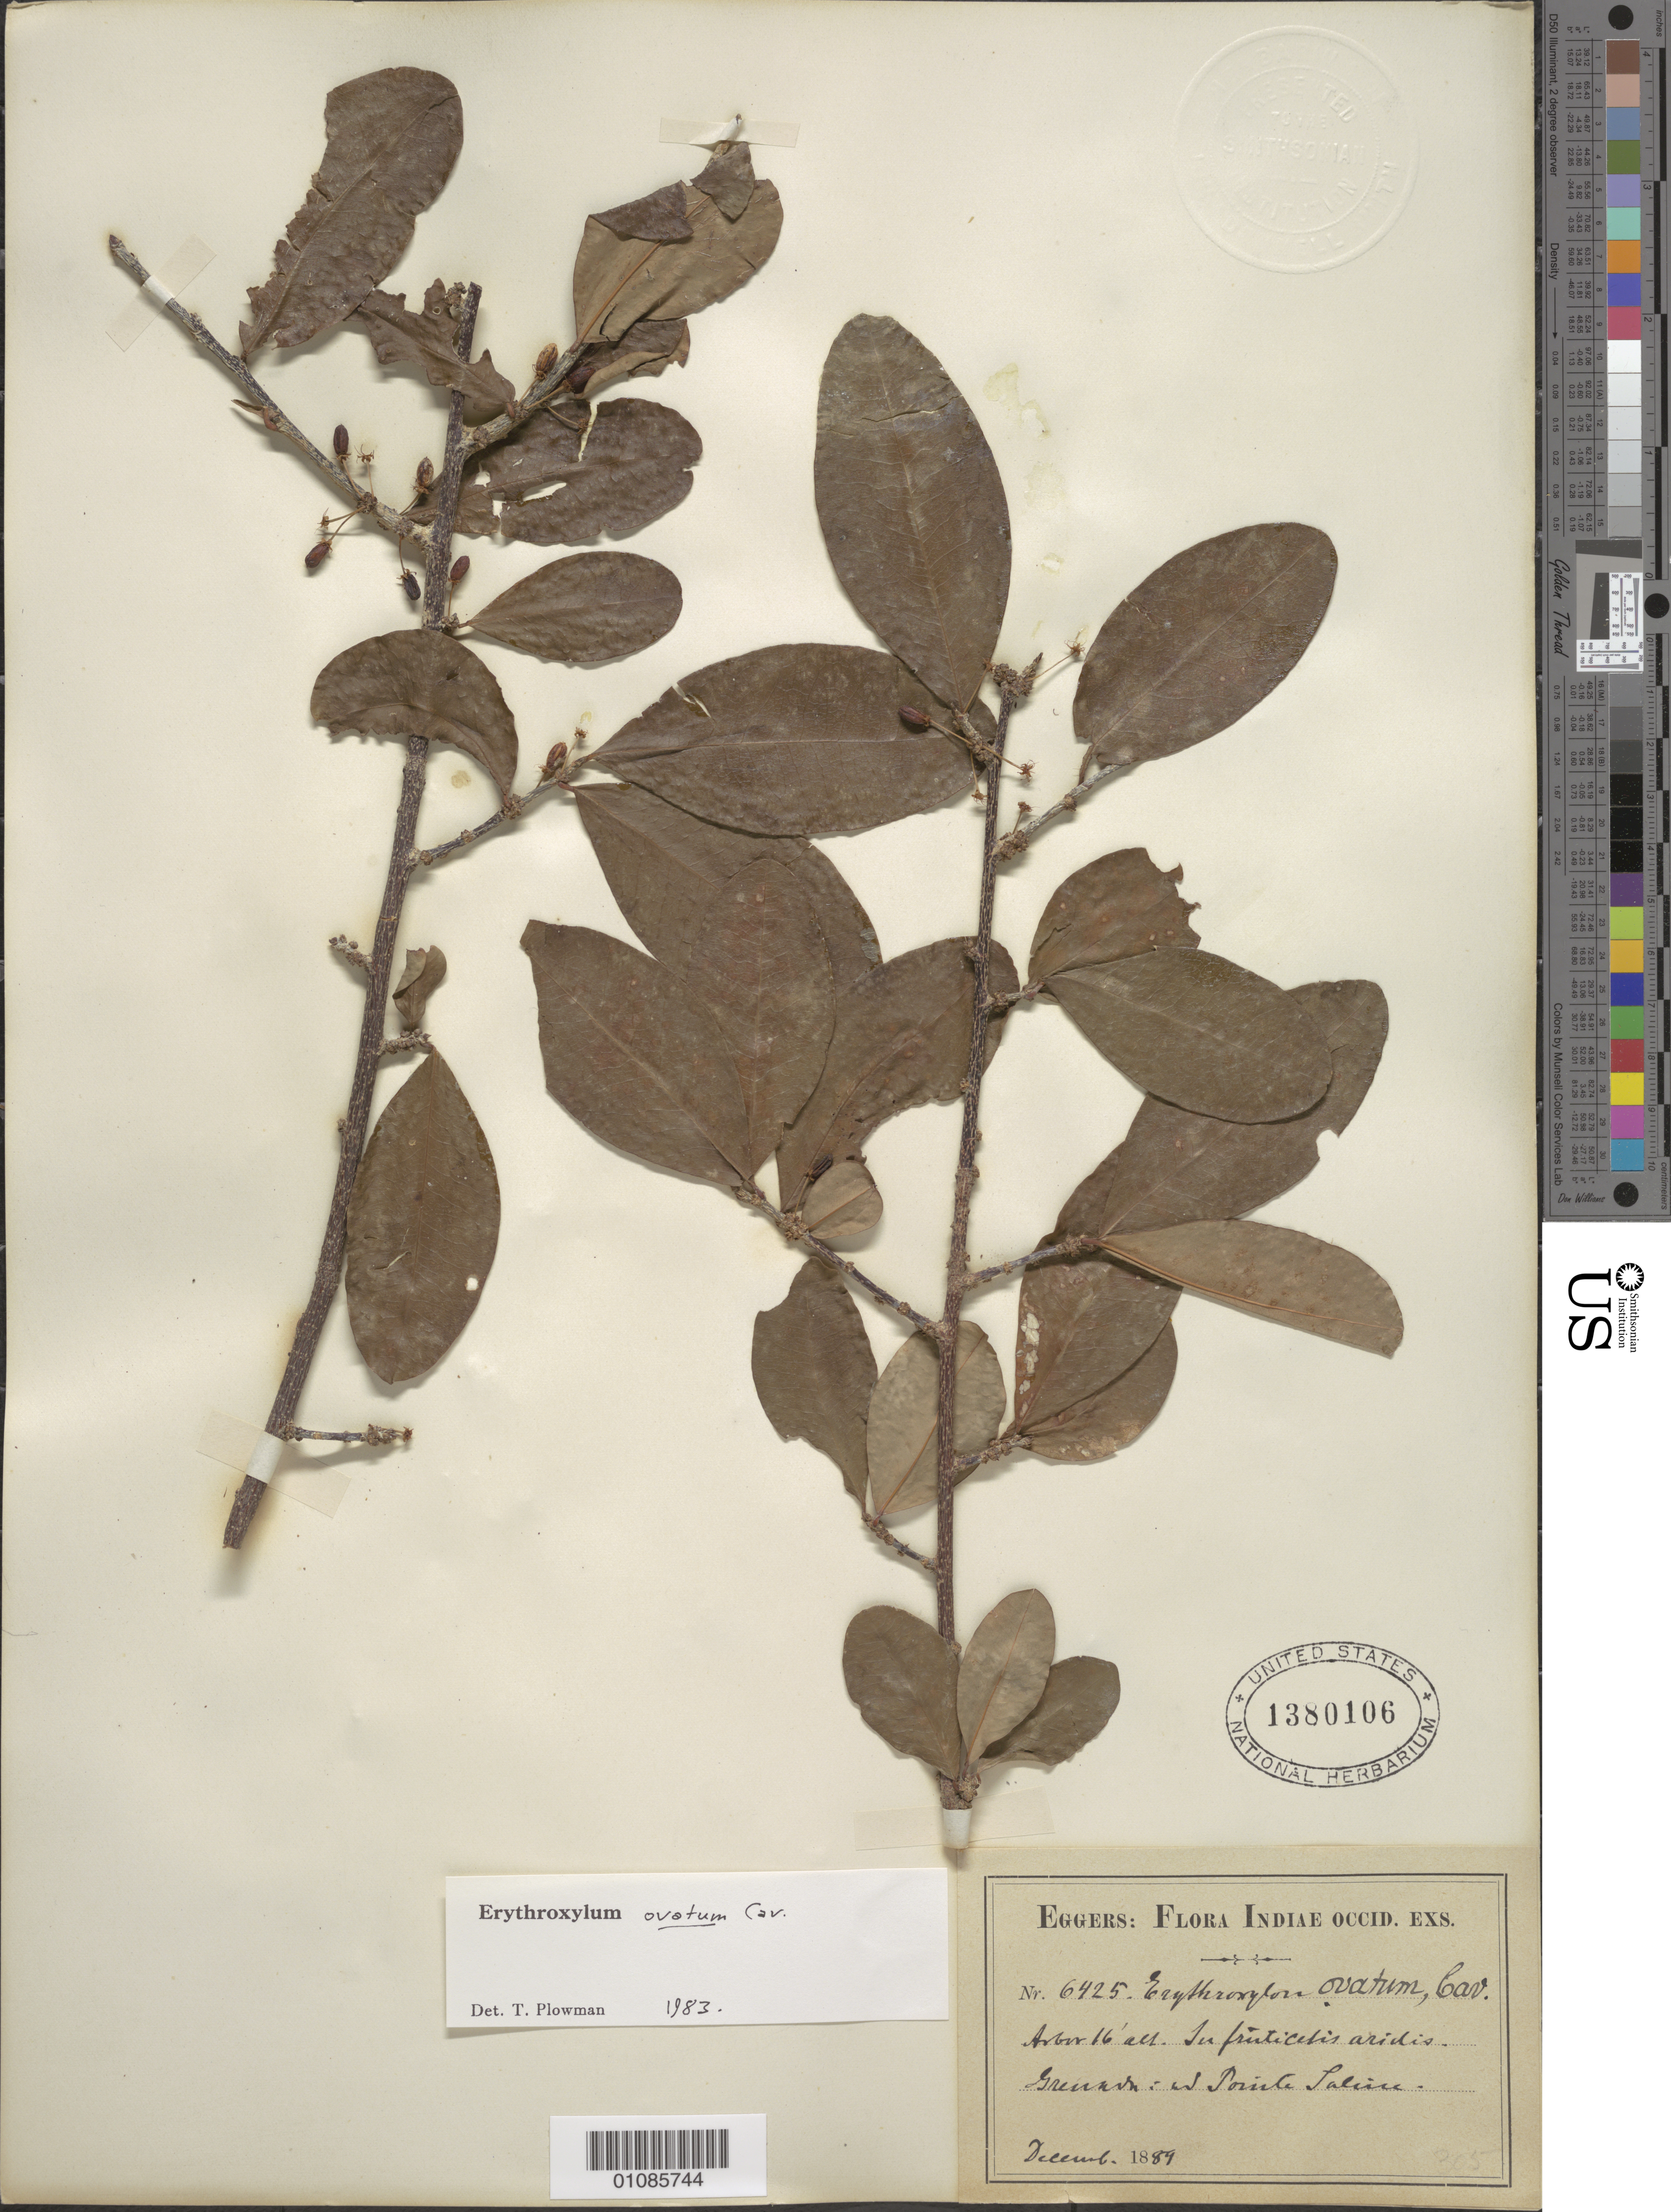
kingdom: Plantae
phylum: Tracheophyta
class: Magnoliopsida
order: Malpighiales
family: Erythroxylaceae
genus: Erythroxylum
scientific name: Erythroxylum ovatum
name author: Cav.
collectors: H. F. A. von Eggers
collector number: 6475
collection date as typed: Dec 1889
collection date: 1889-12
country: Grenada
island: Grenada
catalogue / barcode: US 1380106